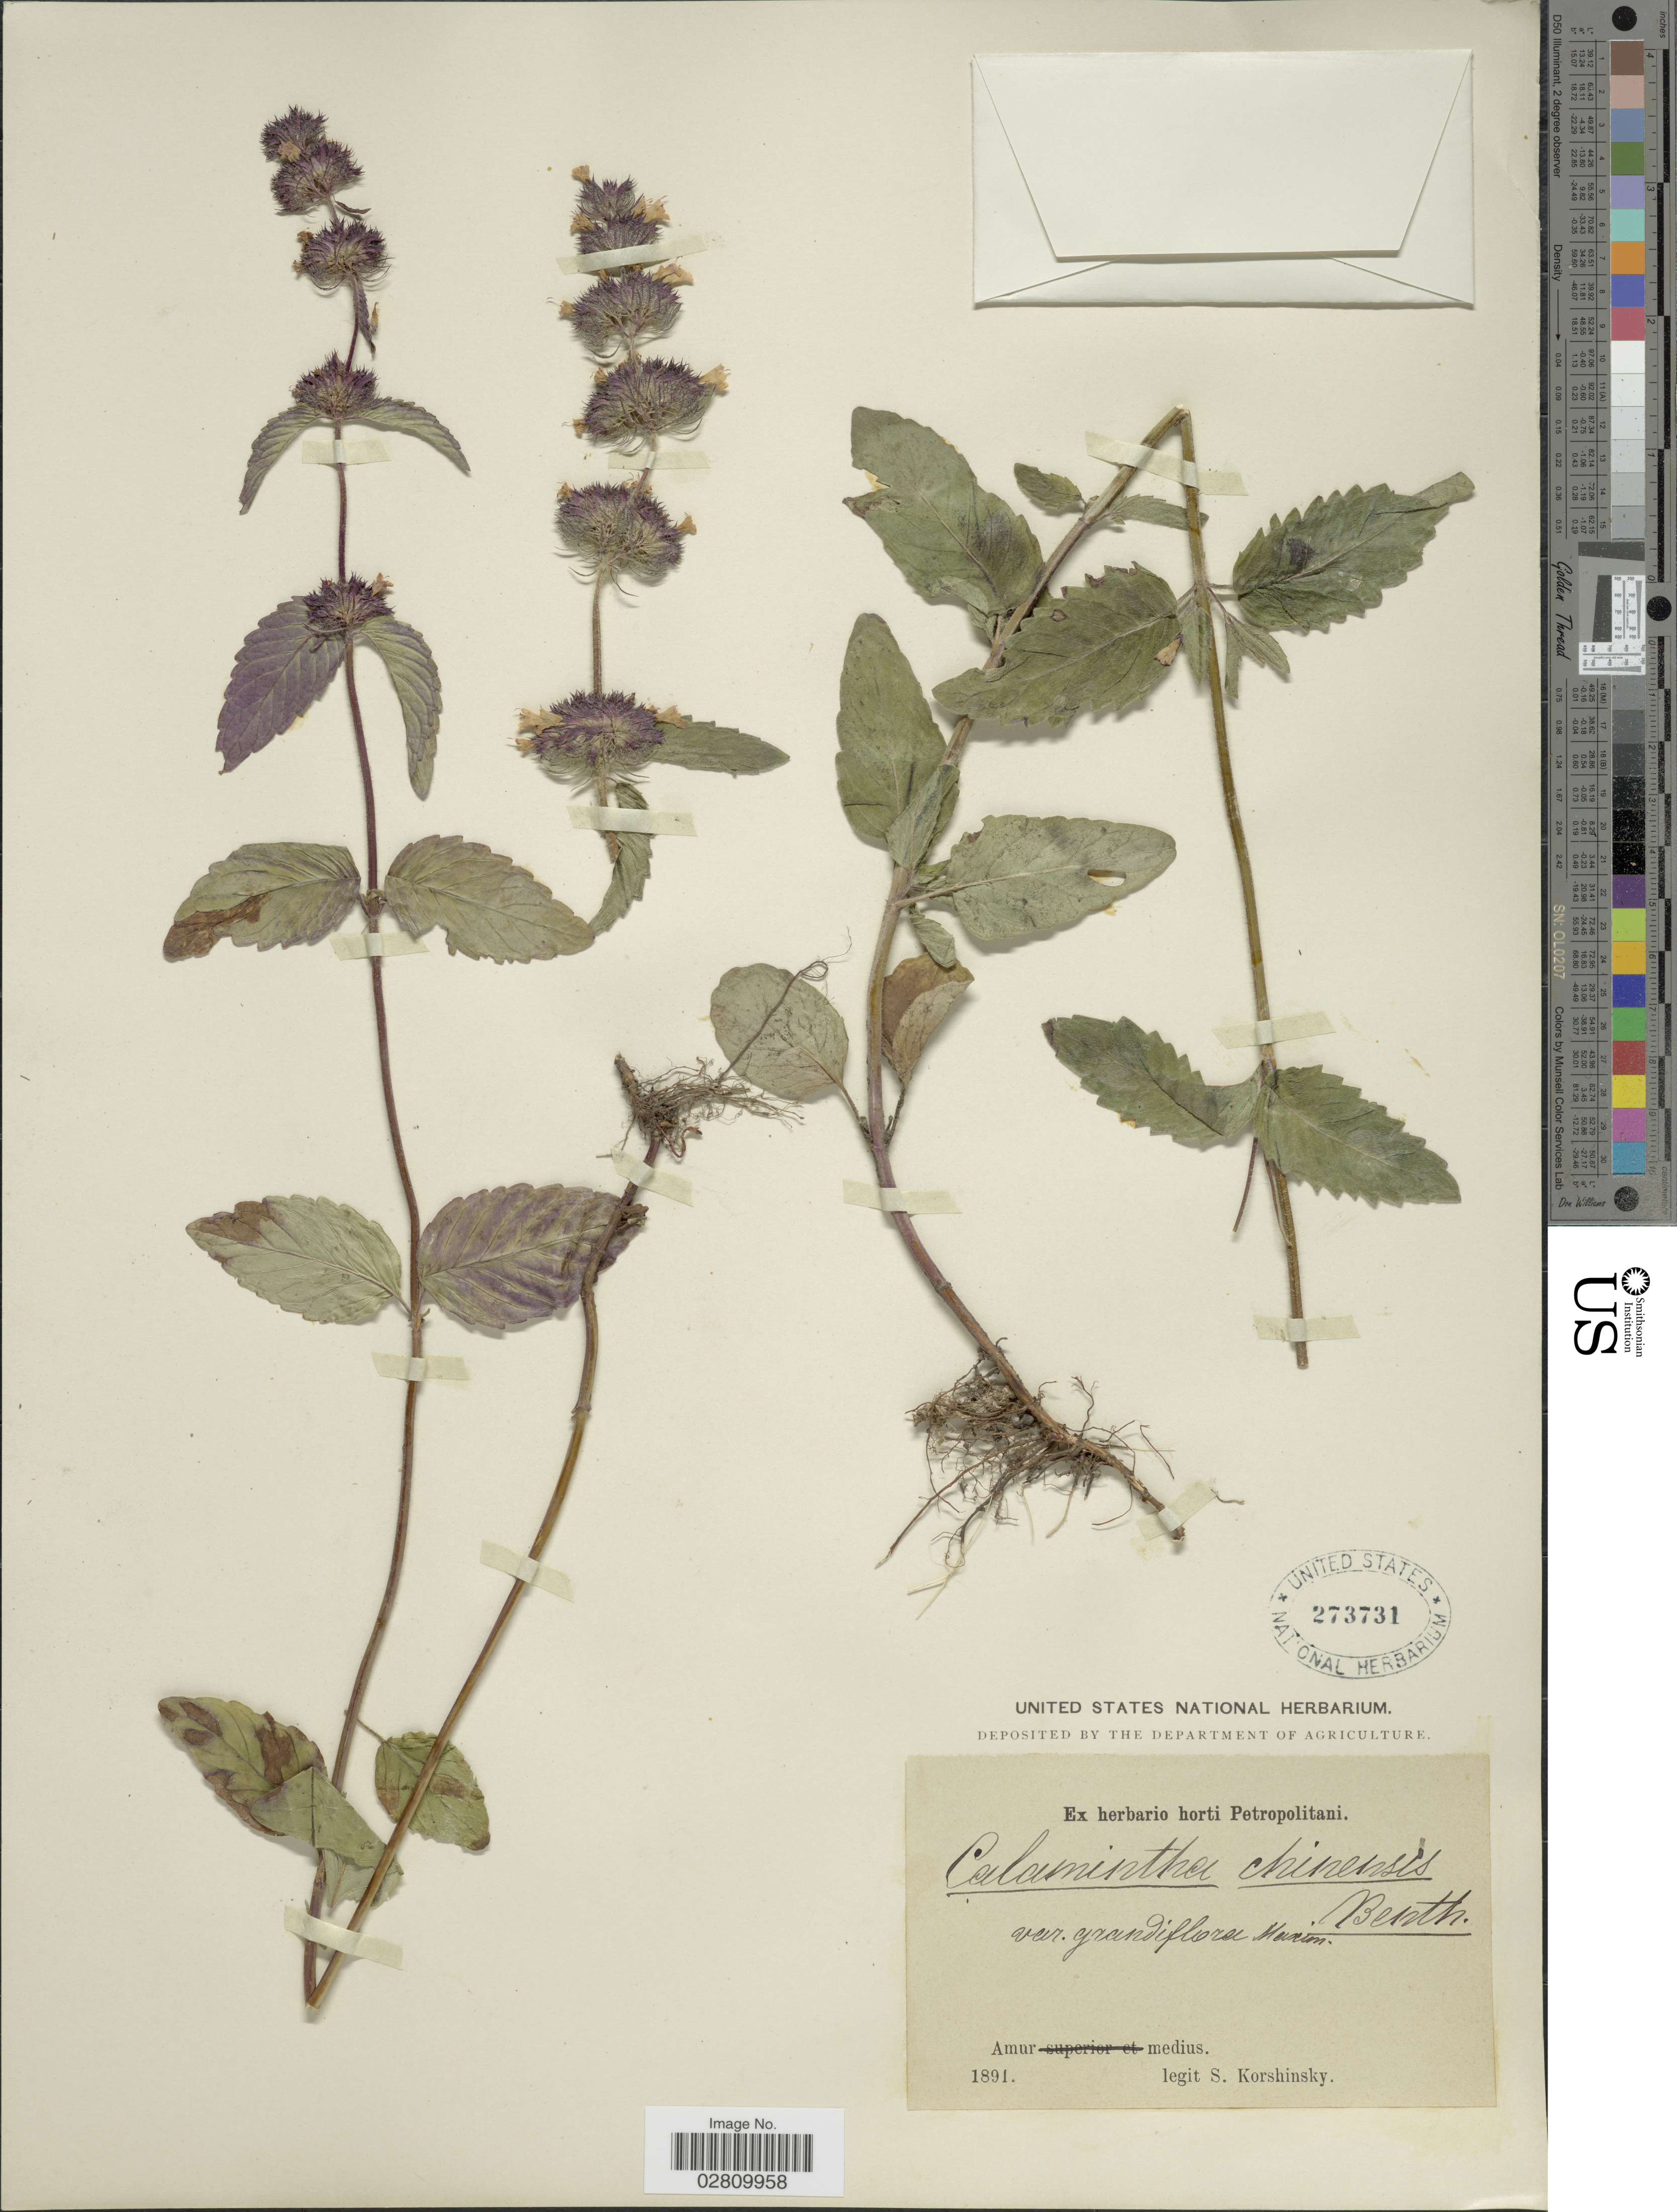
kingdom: Plantae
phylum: Tracheophyta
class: Magnoliopsida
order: Lamiales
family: Lamiaceae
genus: Calamintha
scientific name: Calamintha chinensis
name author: Benth.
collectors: S. I. Korshinsky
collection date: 1891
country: Russian Federation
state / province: Amur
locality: Amur medius.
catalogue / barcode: US 273731